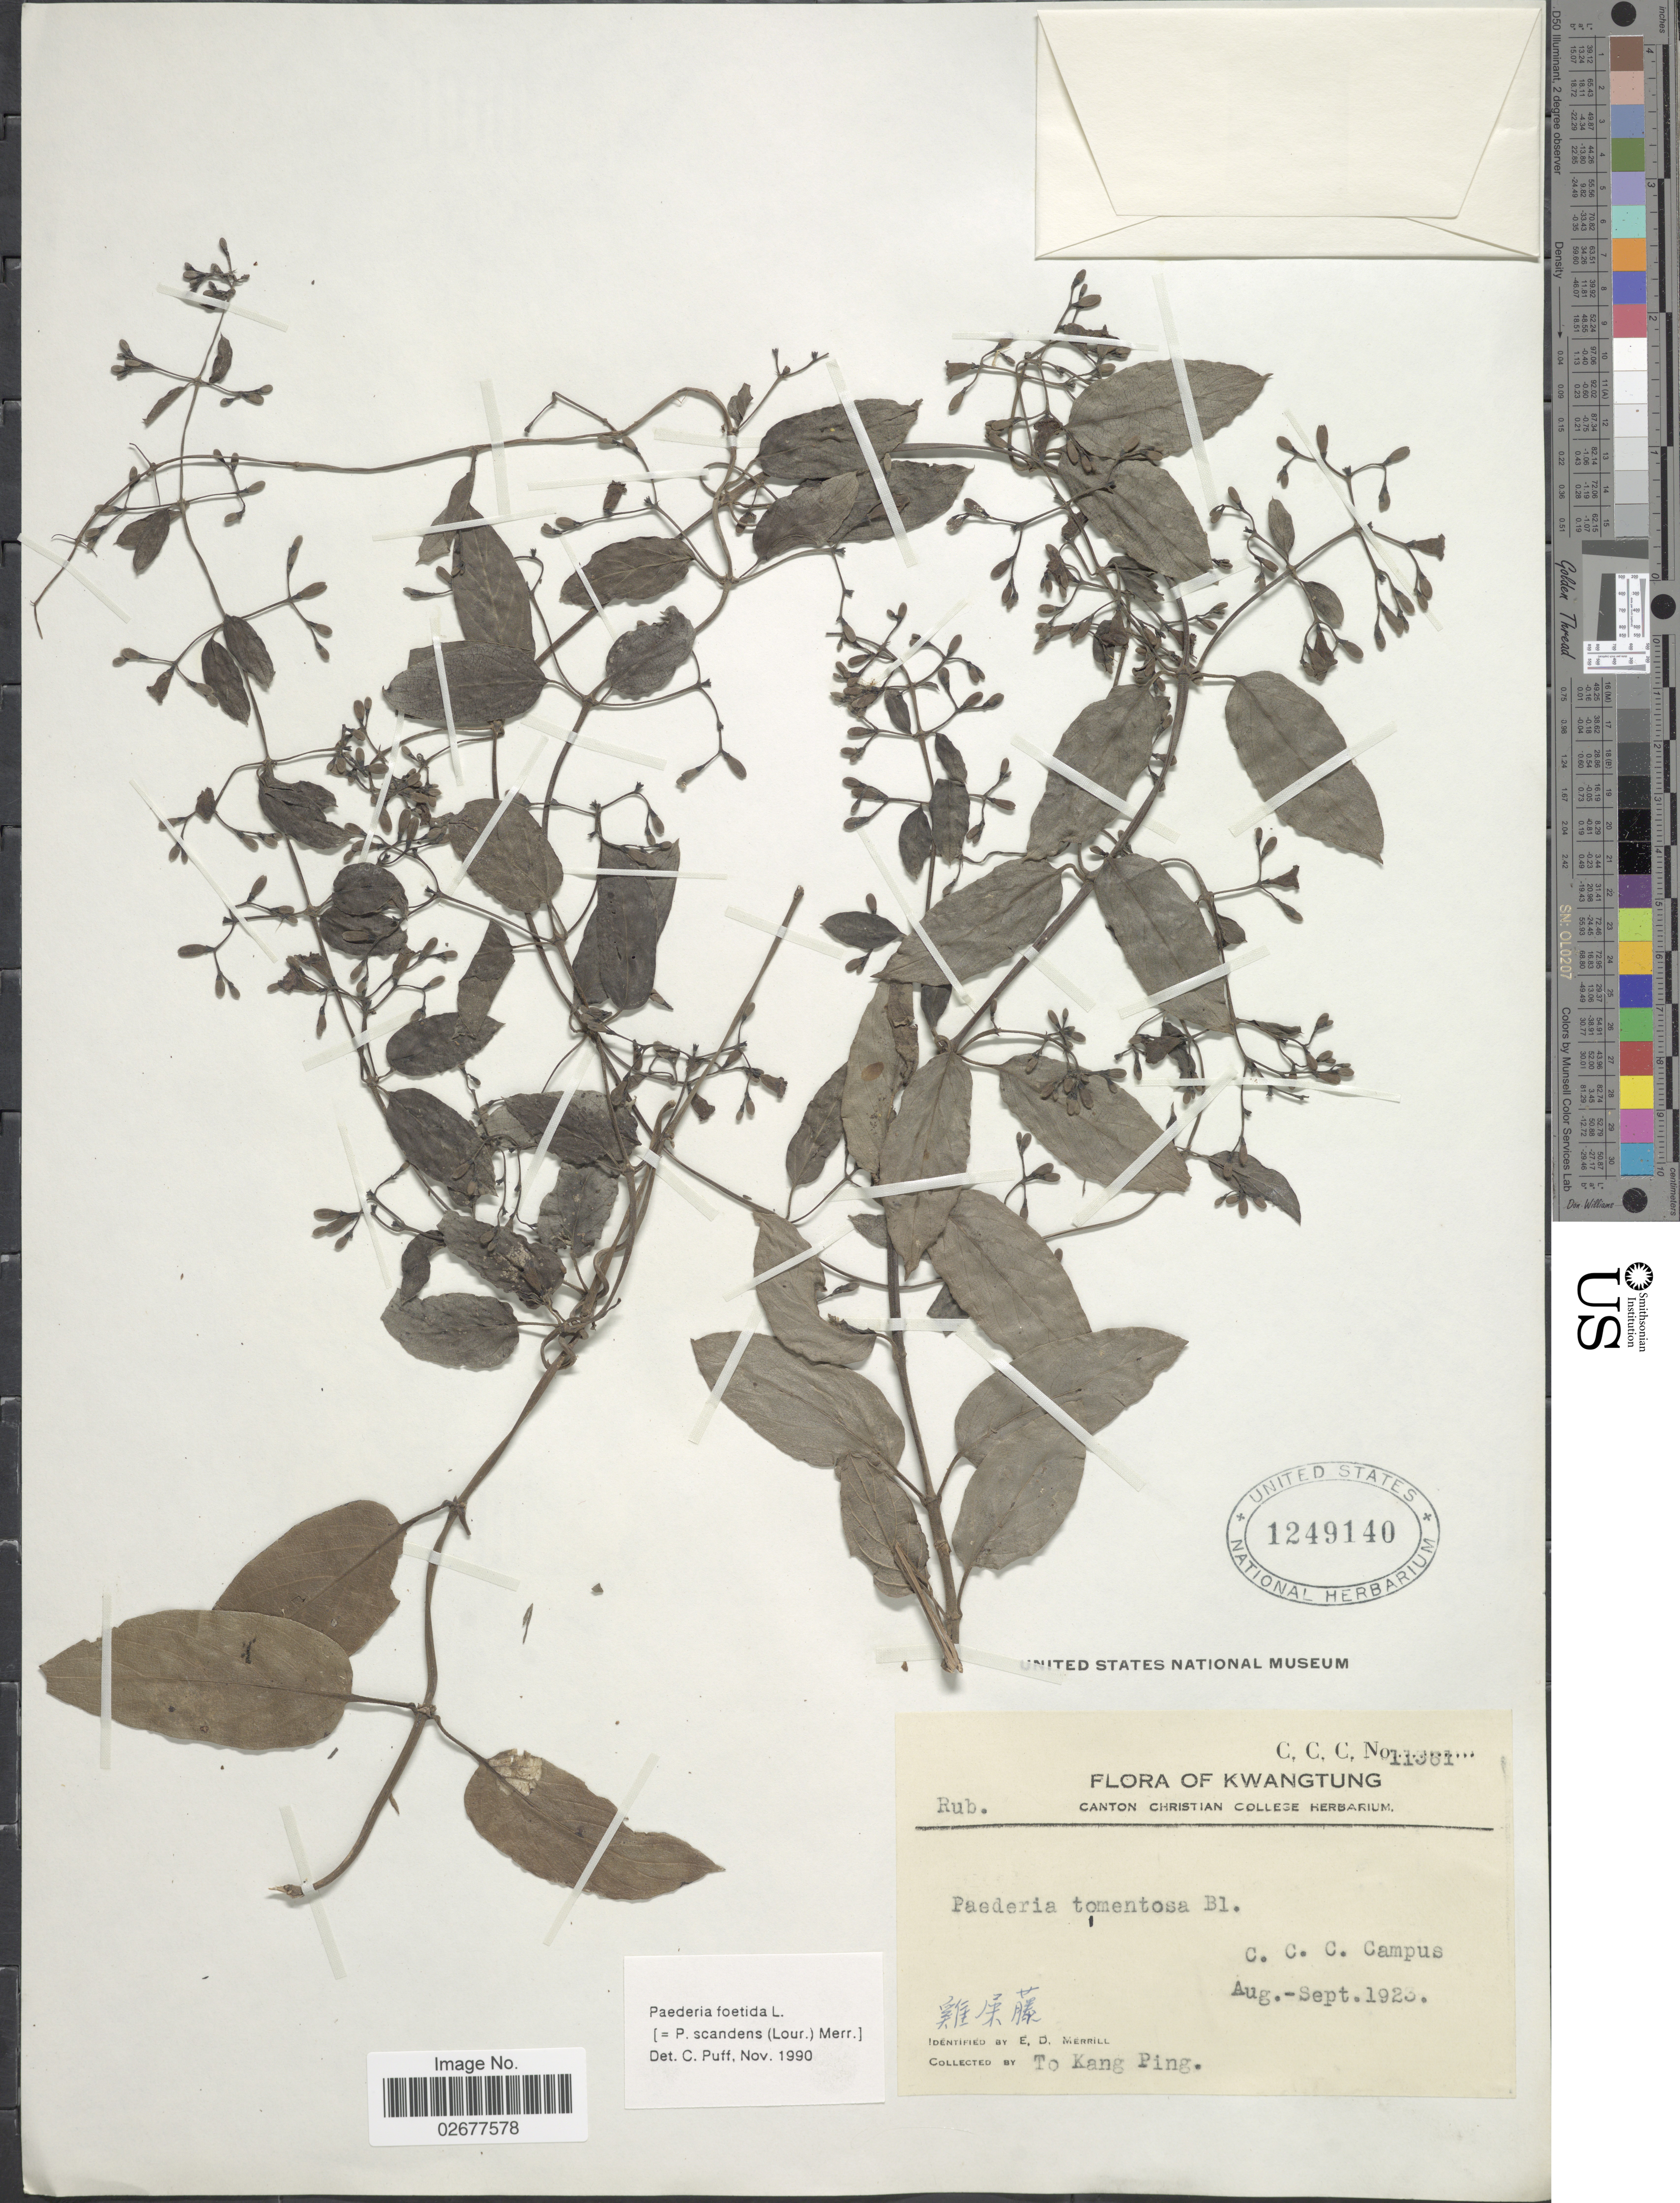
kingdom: Plantae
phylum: Tracheophyta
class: Magnoliopsida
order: Gentianales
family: Rubiaceae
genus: Paederia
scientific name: Paederia foetida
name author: Wall.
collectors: T. Ping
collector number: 11361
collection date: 1923-08/1923-09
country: China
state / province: Guangdong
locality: Kwangtung. C.C.C. Campus.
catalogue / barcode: US 1249140